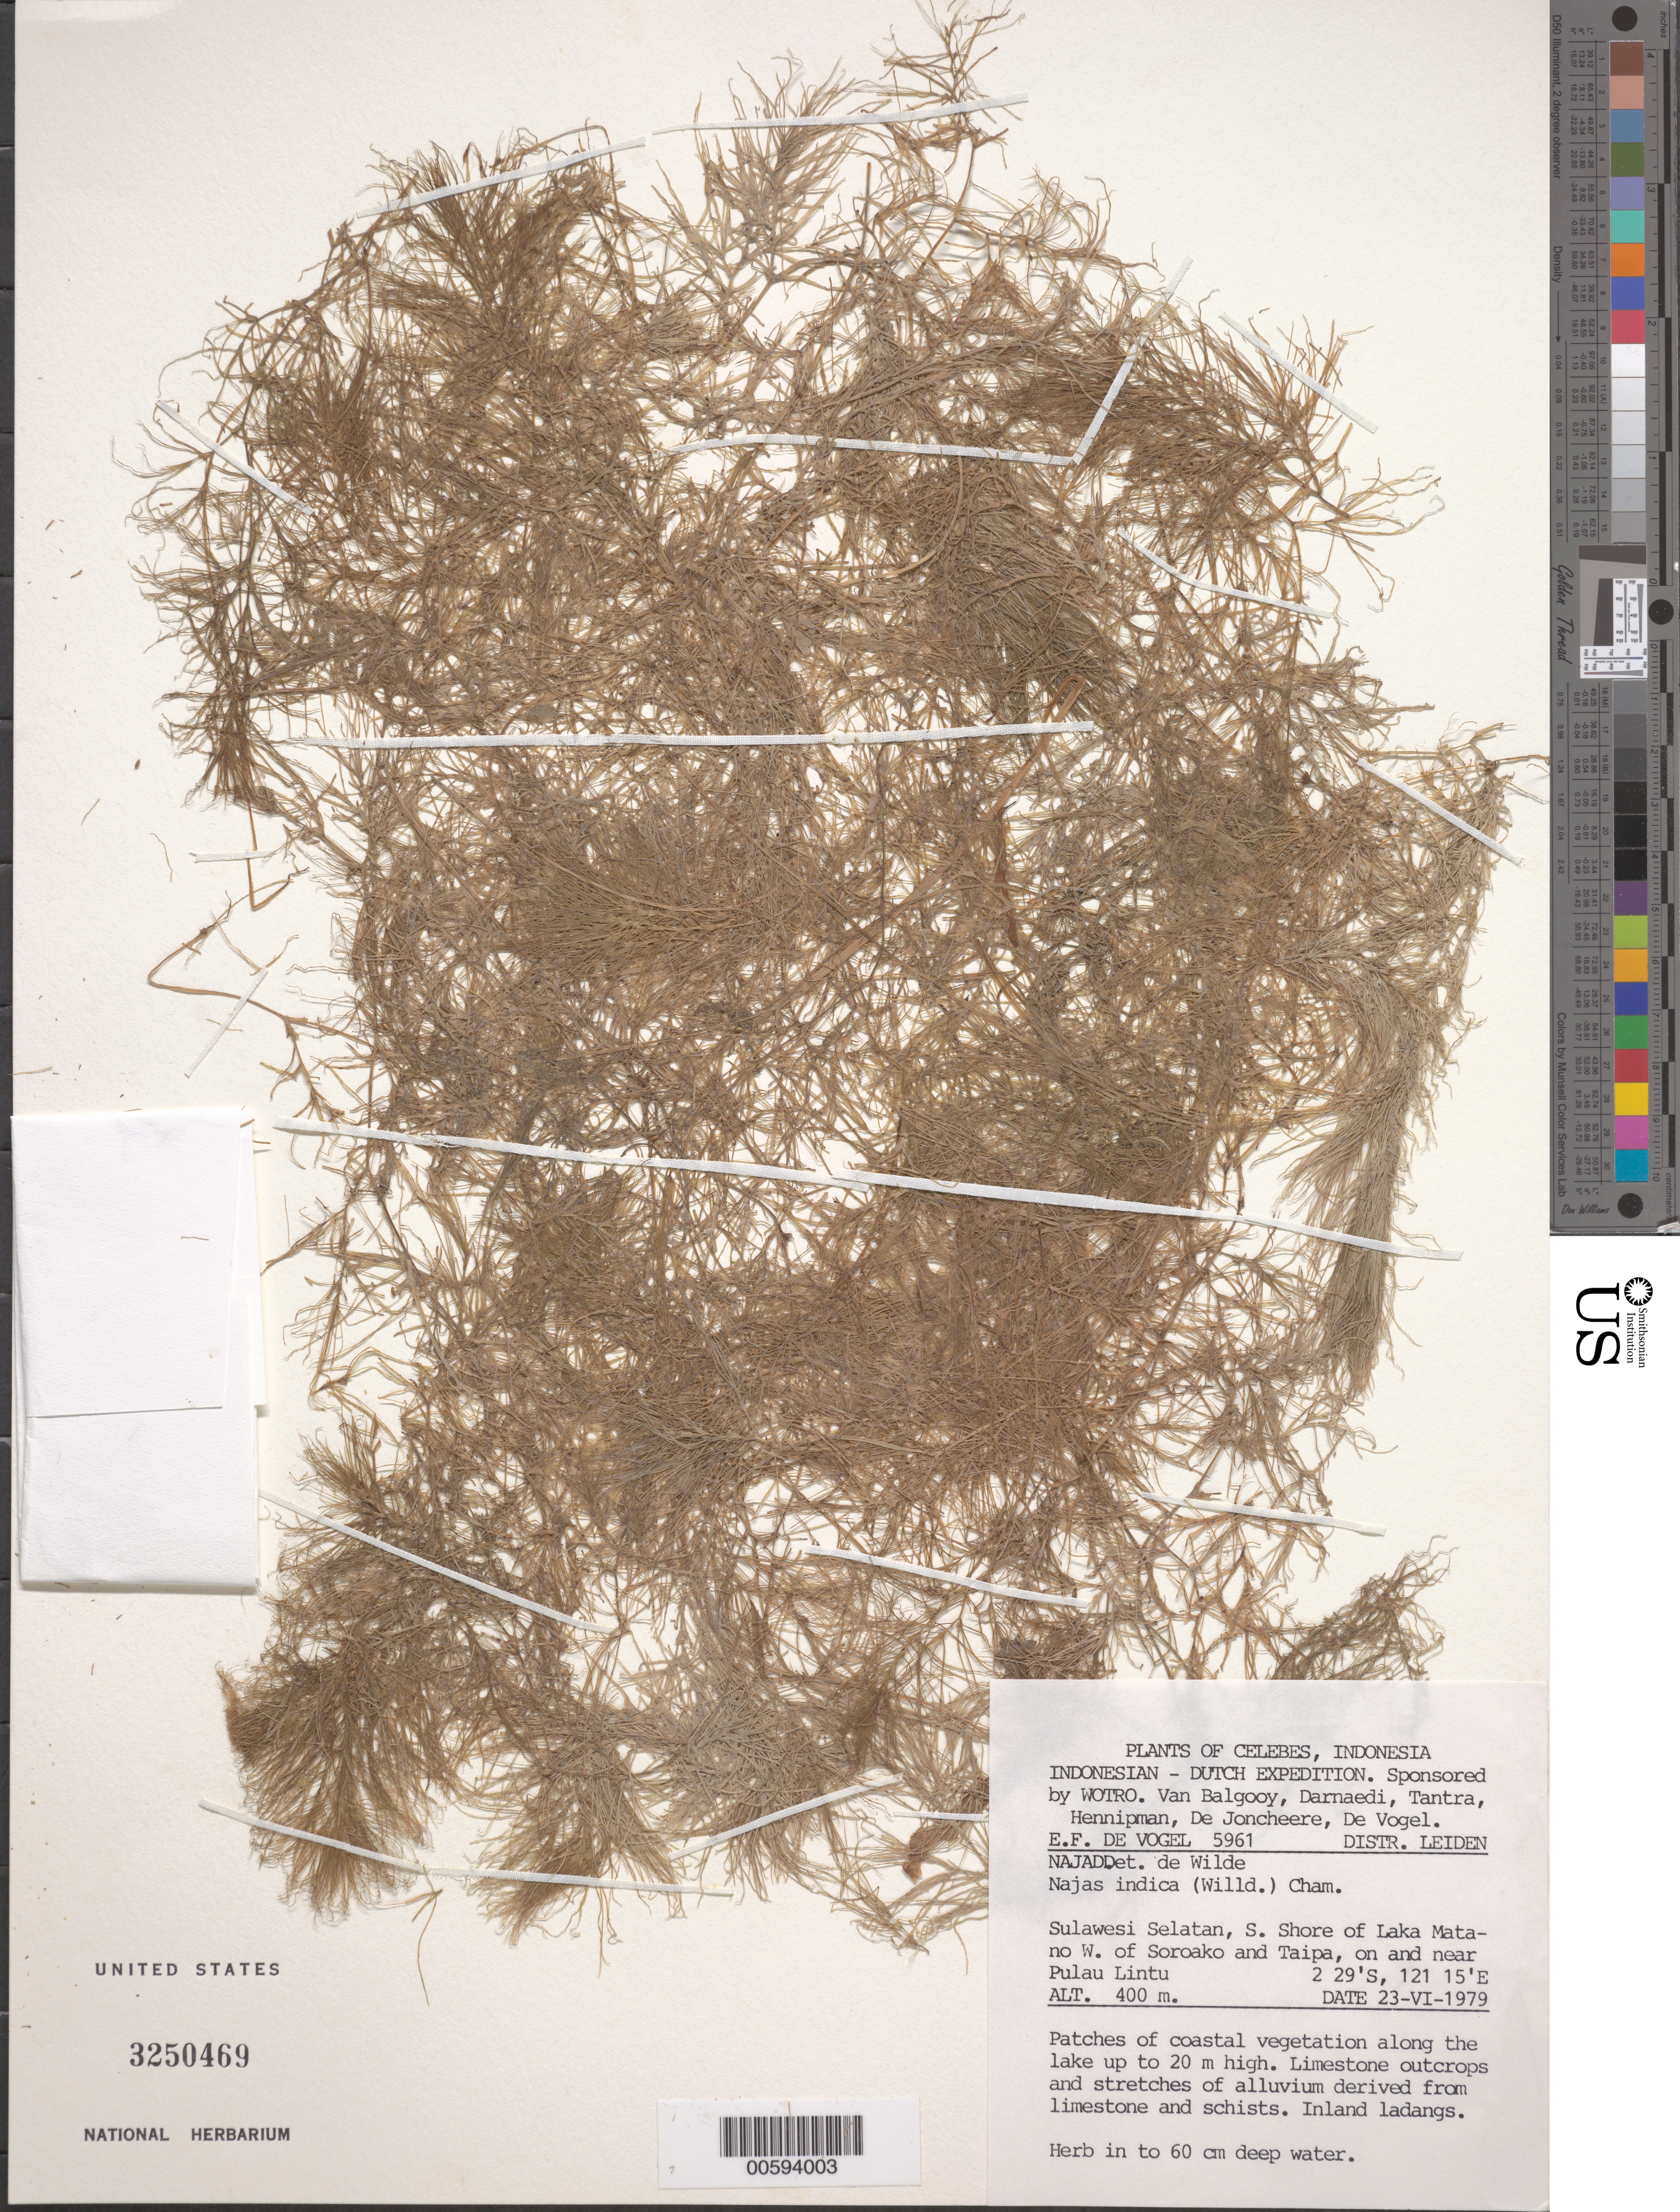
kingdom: Plantae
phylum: Tracheophyta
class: Liliopsida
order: Alismatales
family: Hydrocharitaceae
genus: Najas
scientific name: Najas indica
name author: (Willd.) Cham.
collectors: E. F. de Vogel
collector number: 5961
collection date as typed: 23 Jun 1979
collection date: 1979-06-23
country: Indonesia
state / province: Sulawesi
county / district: Sulawesi Selatan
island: Sulawesi [Celebes]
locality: Sulawesi Selatan, S shore of Lake Matano, W of Soroako and Taipa, near Pulau Lintu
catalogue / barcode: US 3250469